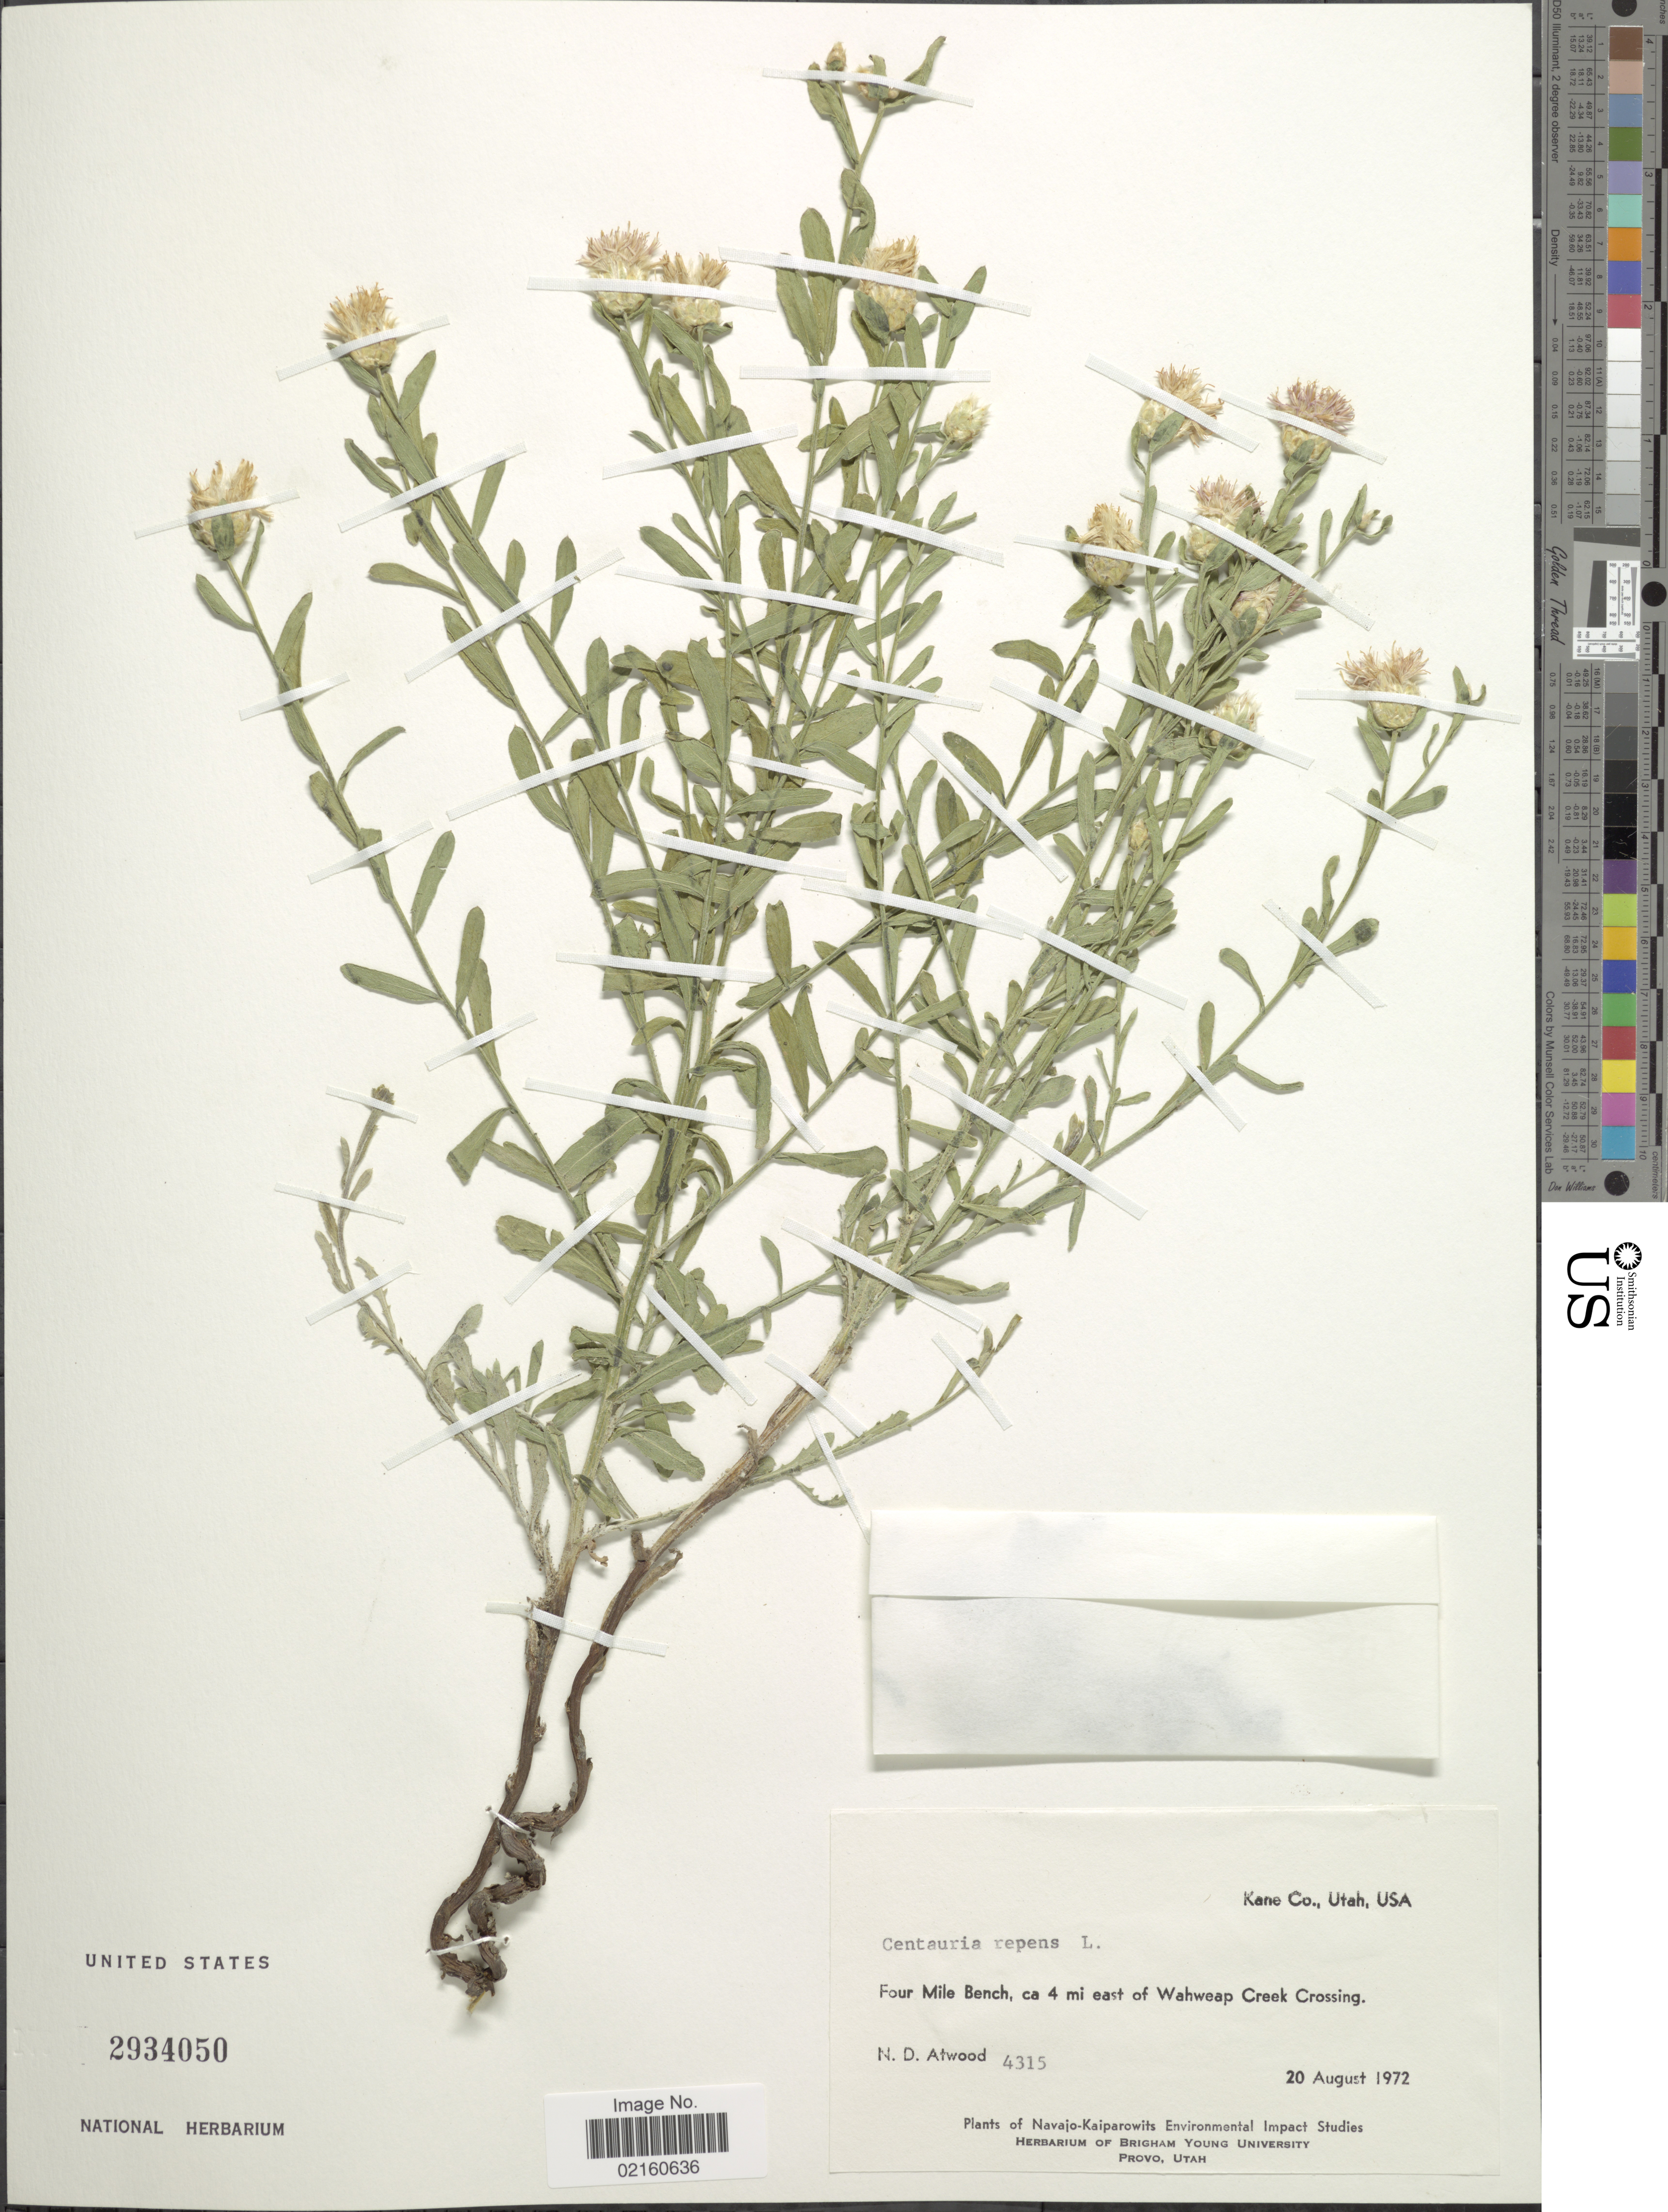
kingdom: Plantae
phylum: Tracheophyta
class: Magnoliopsida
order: Asterales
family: Asteraceae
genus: Rhaponticum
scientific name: Rhaponticum repens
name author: (L.) Hidalgo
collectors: N. Atwood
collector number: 4315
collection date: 1972-08-20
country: United States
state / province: Utah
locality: Kane Co., USA, Four Mile Bench, ca 4 mi east of Wahweap Creek Crossing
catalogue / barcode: US 2934050